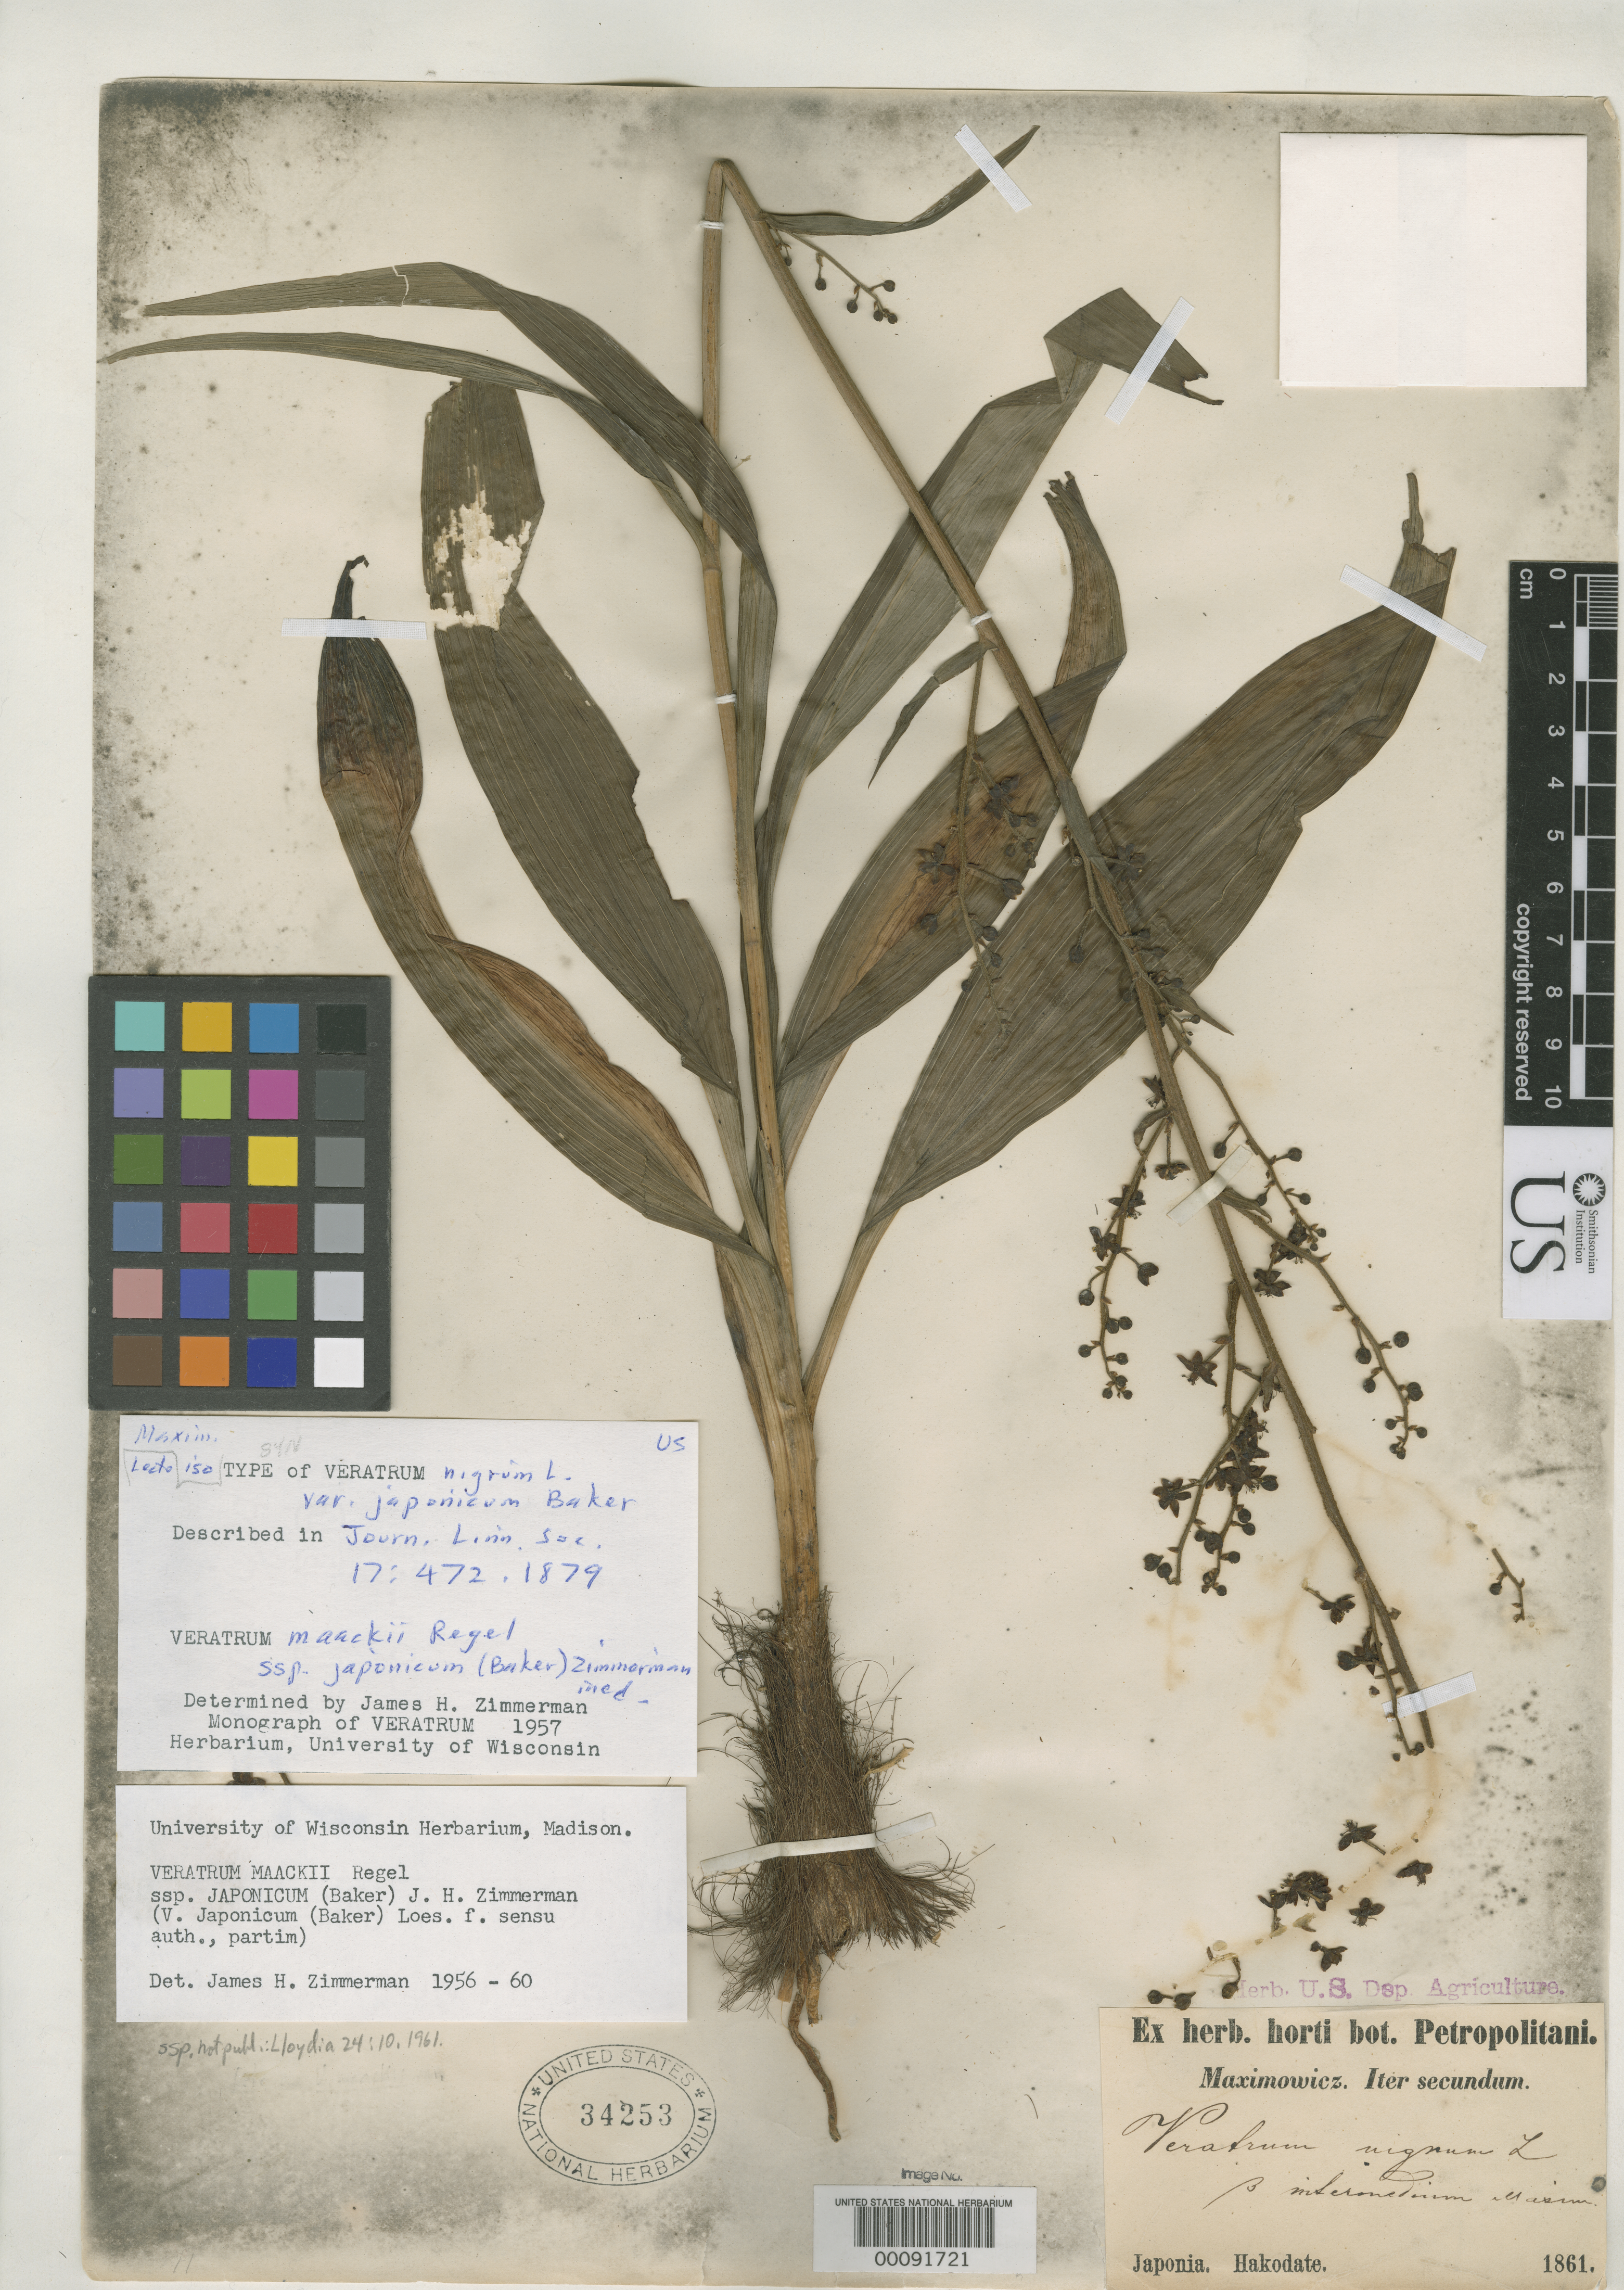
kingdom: Plantae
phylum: Tracheophyta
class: Liliopsida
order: Liliales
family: Melanthiaceae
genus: Veratrum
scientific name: Veratrum nigrum var. japonicum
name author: Baker in Mart.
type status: Isolectotype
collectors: C. J. Maximowicz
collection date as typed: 1861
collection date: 1861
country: Japan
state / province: Hokkaido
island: Hokkaido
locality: Hakodate.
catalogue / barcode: US 34253